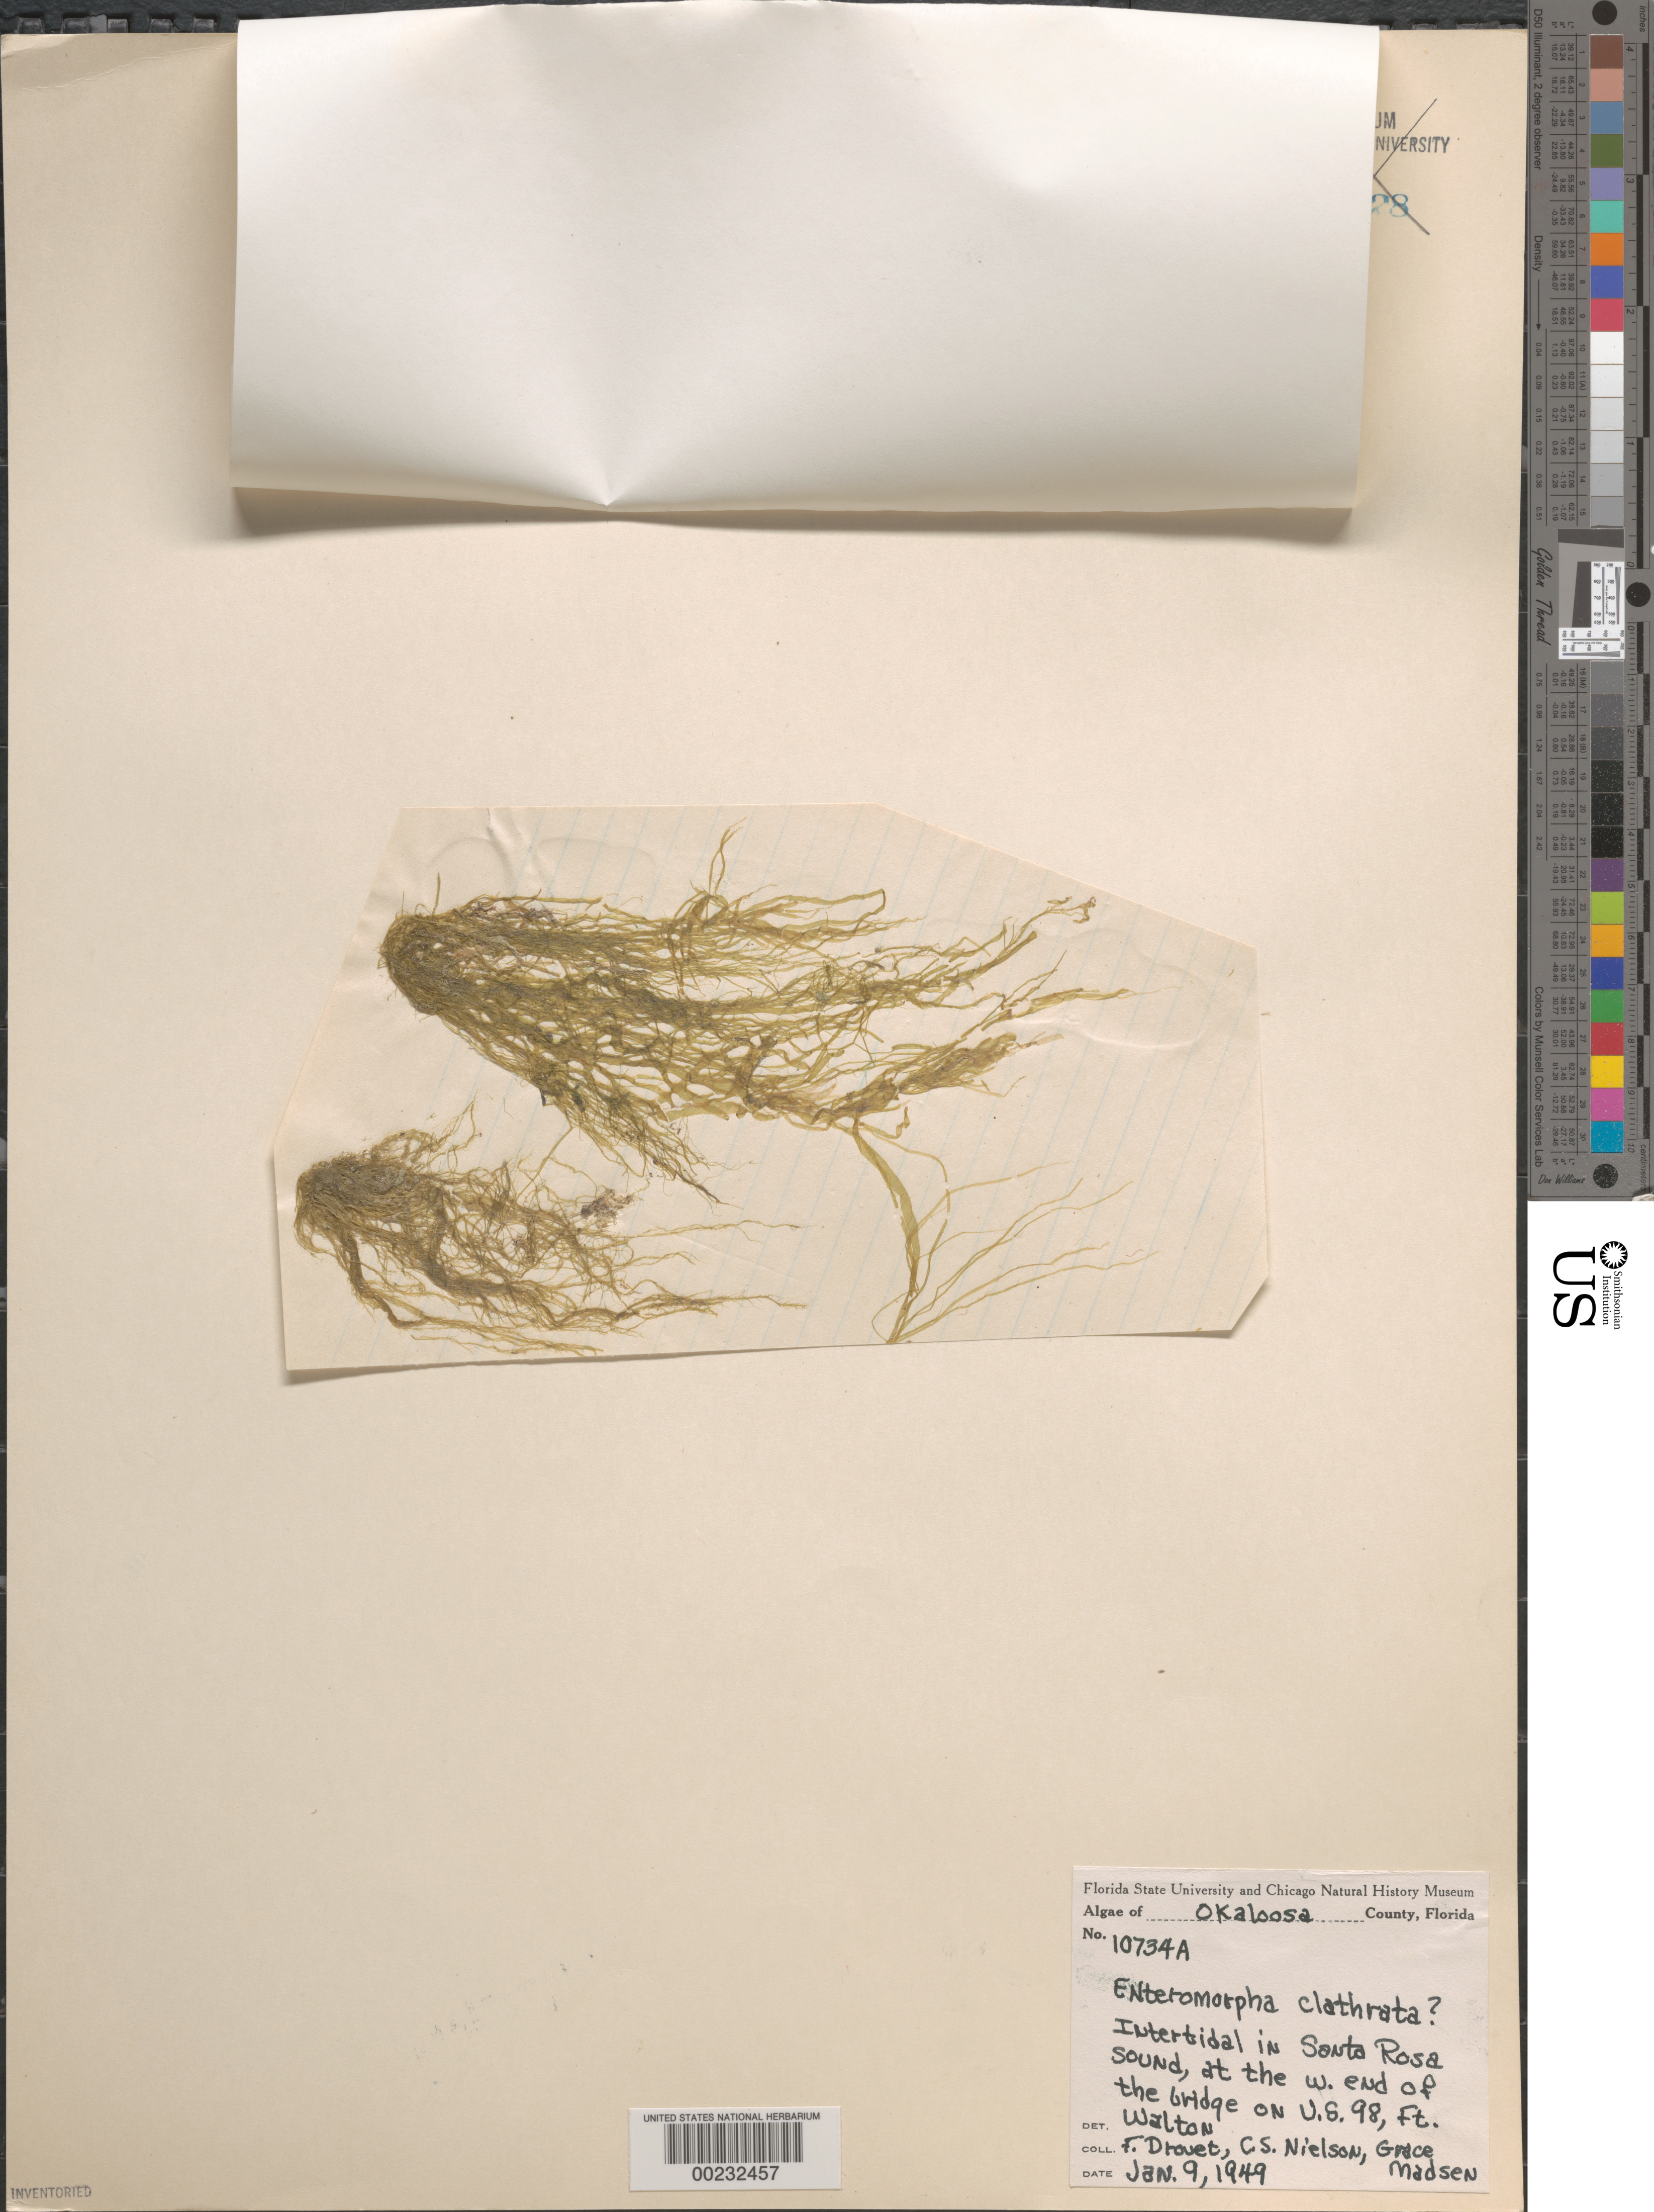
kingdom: Plantae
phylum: Chlorophyta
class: Ulvophyceae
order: Ulvales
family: Ulvaceae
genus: Ulva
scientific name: Ulva clathrata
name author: (Roth) C. Agardh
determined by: Algae name updating Project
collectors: F. E. Drouet, C. S. Nielsen & G. Madsen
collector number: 10734a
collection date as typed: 09 Jan 1949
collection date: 1949-01-09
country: United States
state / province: Florida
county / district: Okaloosa County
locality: Santa Rosa Sound, US Highway 98 bridge, Fort Walton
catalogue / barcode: US 19503